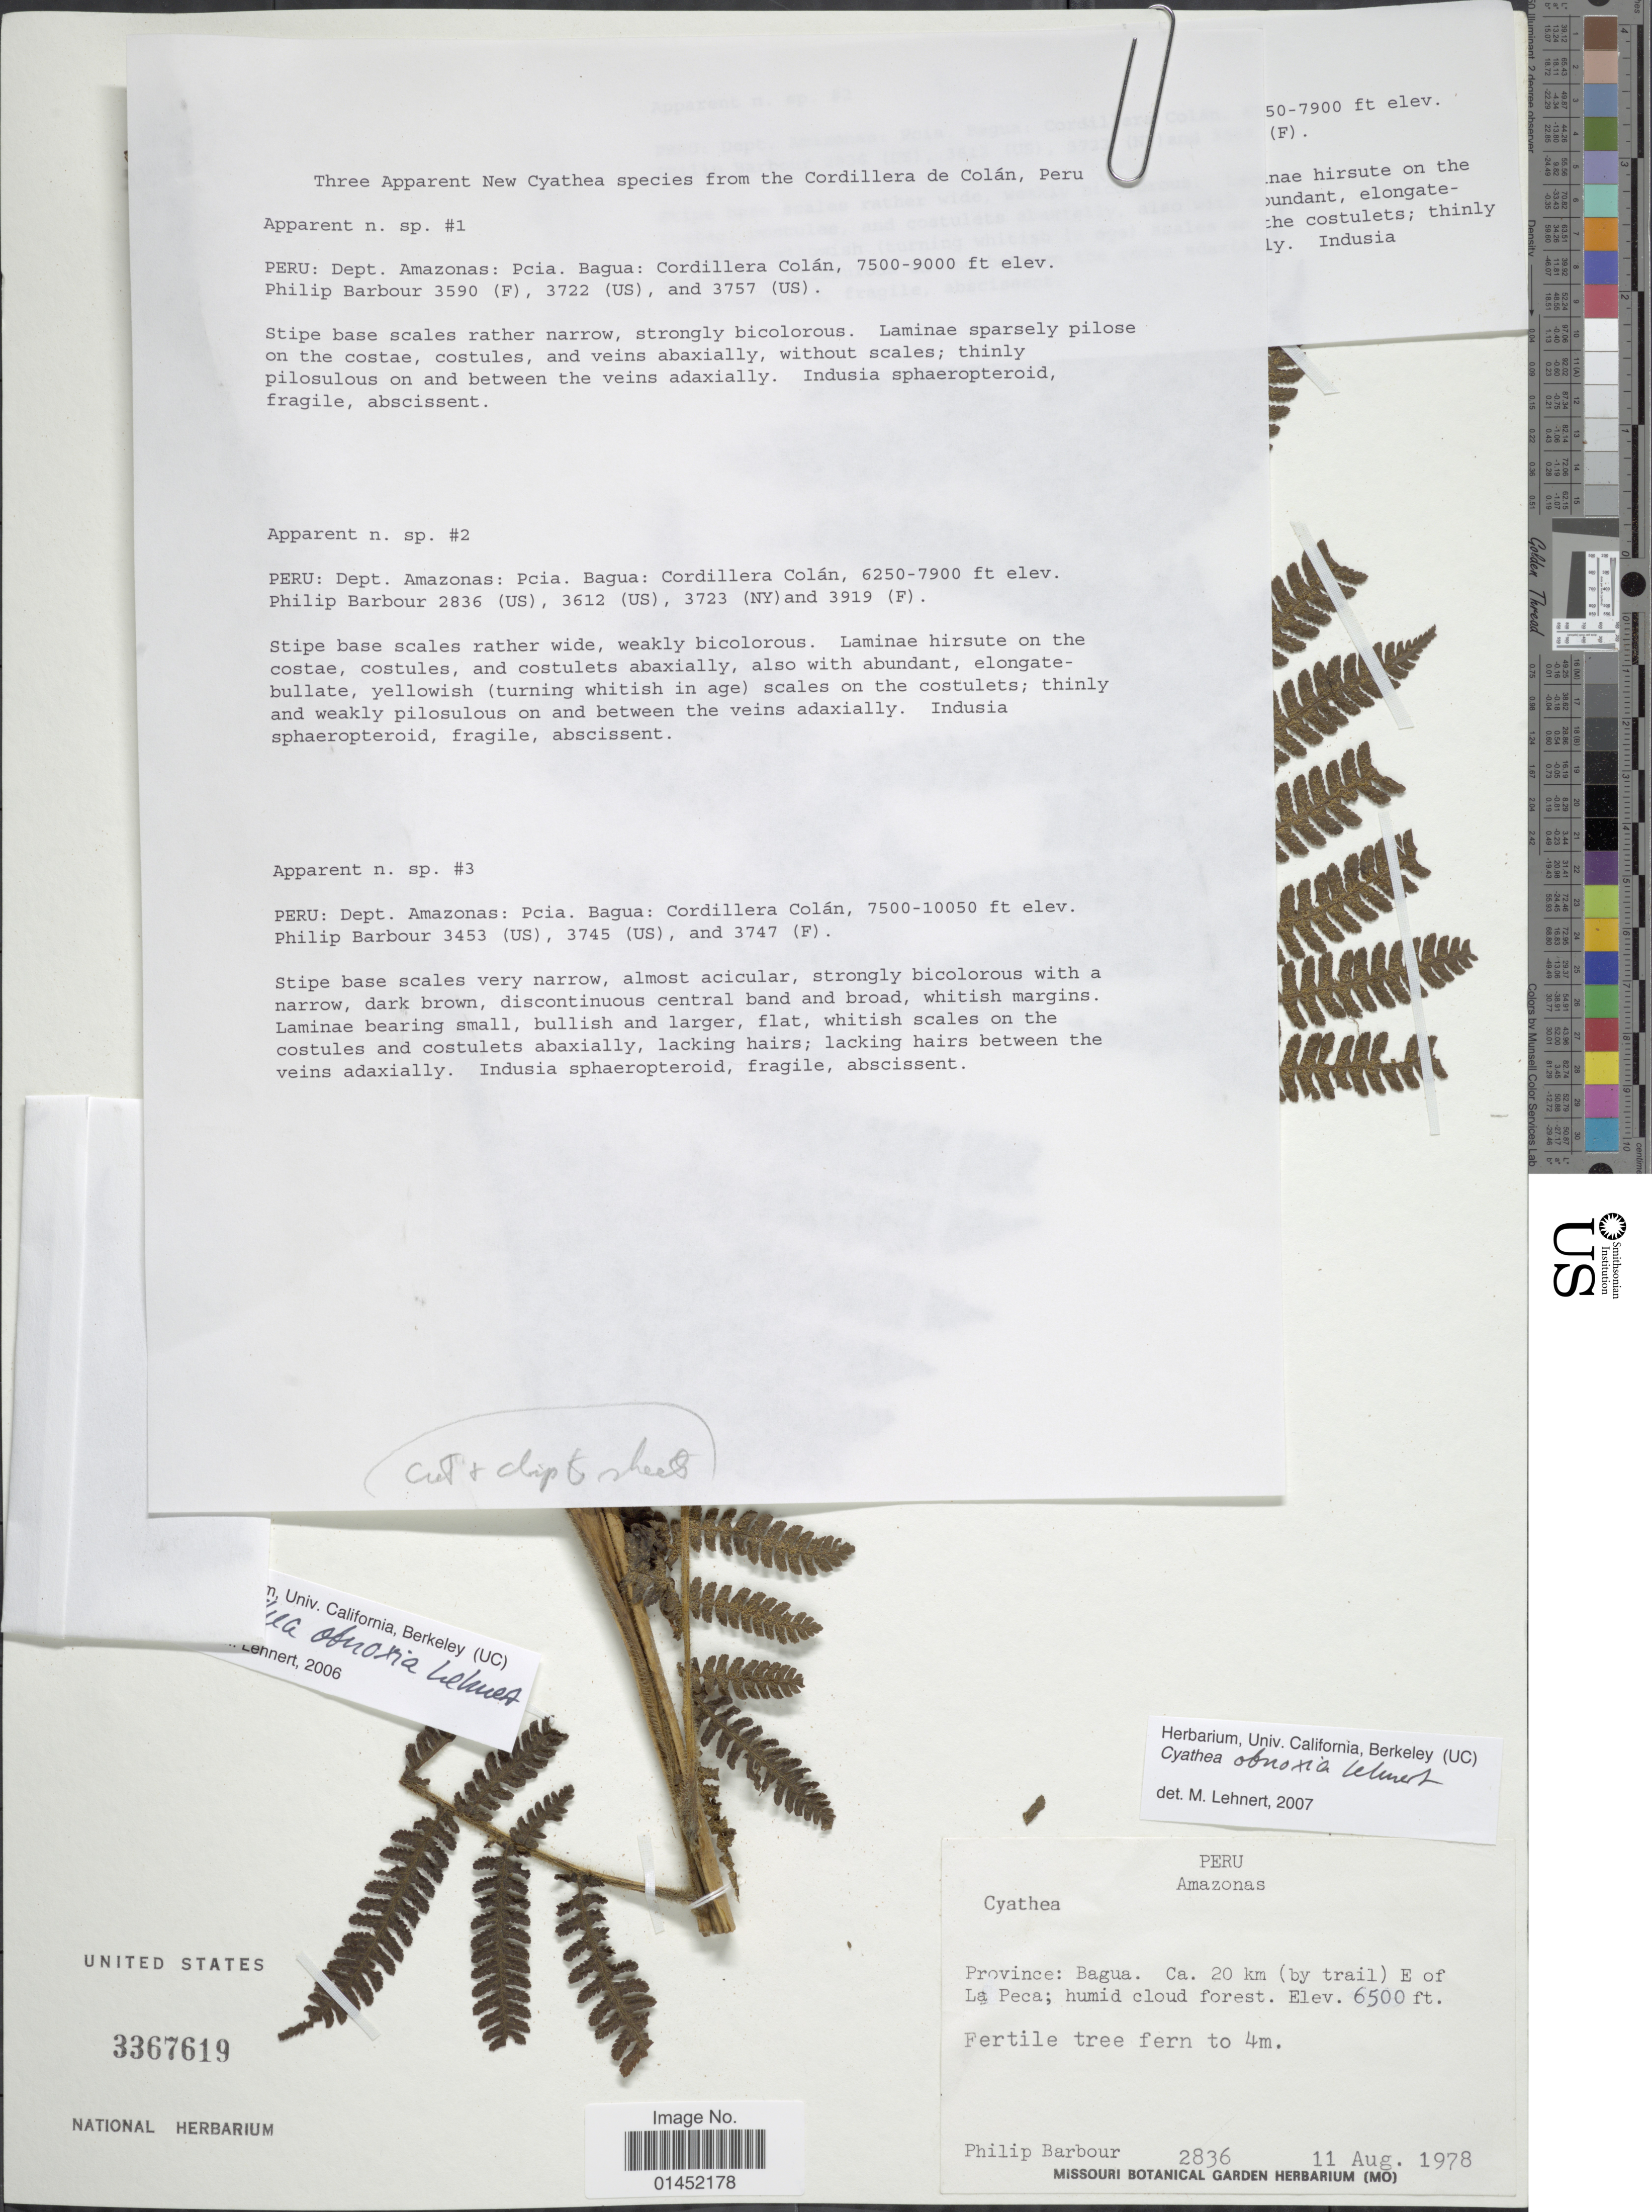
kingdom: Plantae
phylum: Tracheophyta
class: Polypodiopsida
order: Cyatheales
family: Cyatheaceae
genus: Cyathea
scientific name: Cyathea obnoxia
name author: Lehnert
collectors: P. Barbour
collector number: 2836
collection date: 1978-08-11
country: Peru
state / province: Amazonas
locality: Province: Bagua. Ca 20 km (ny trail) E of La Peca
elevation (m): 1981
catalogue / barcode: US 3367619